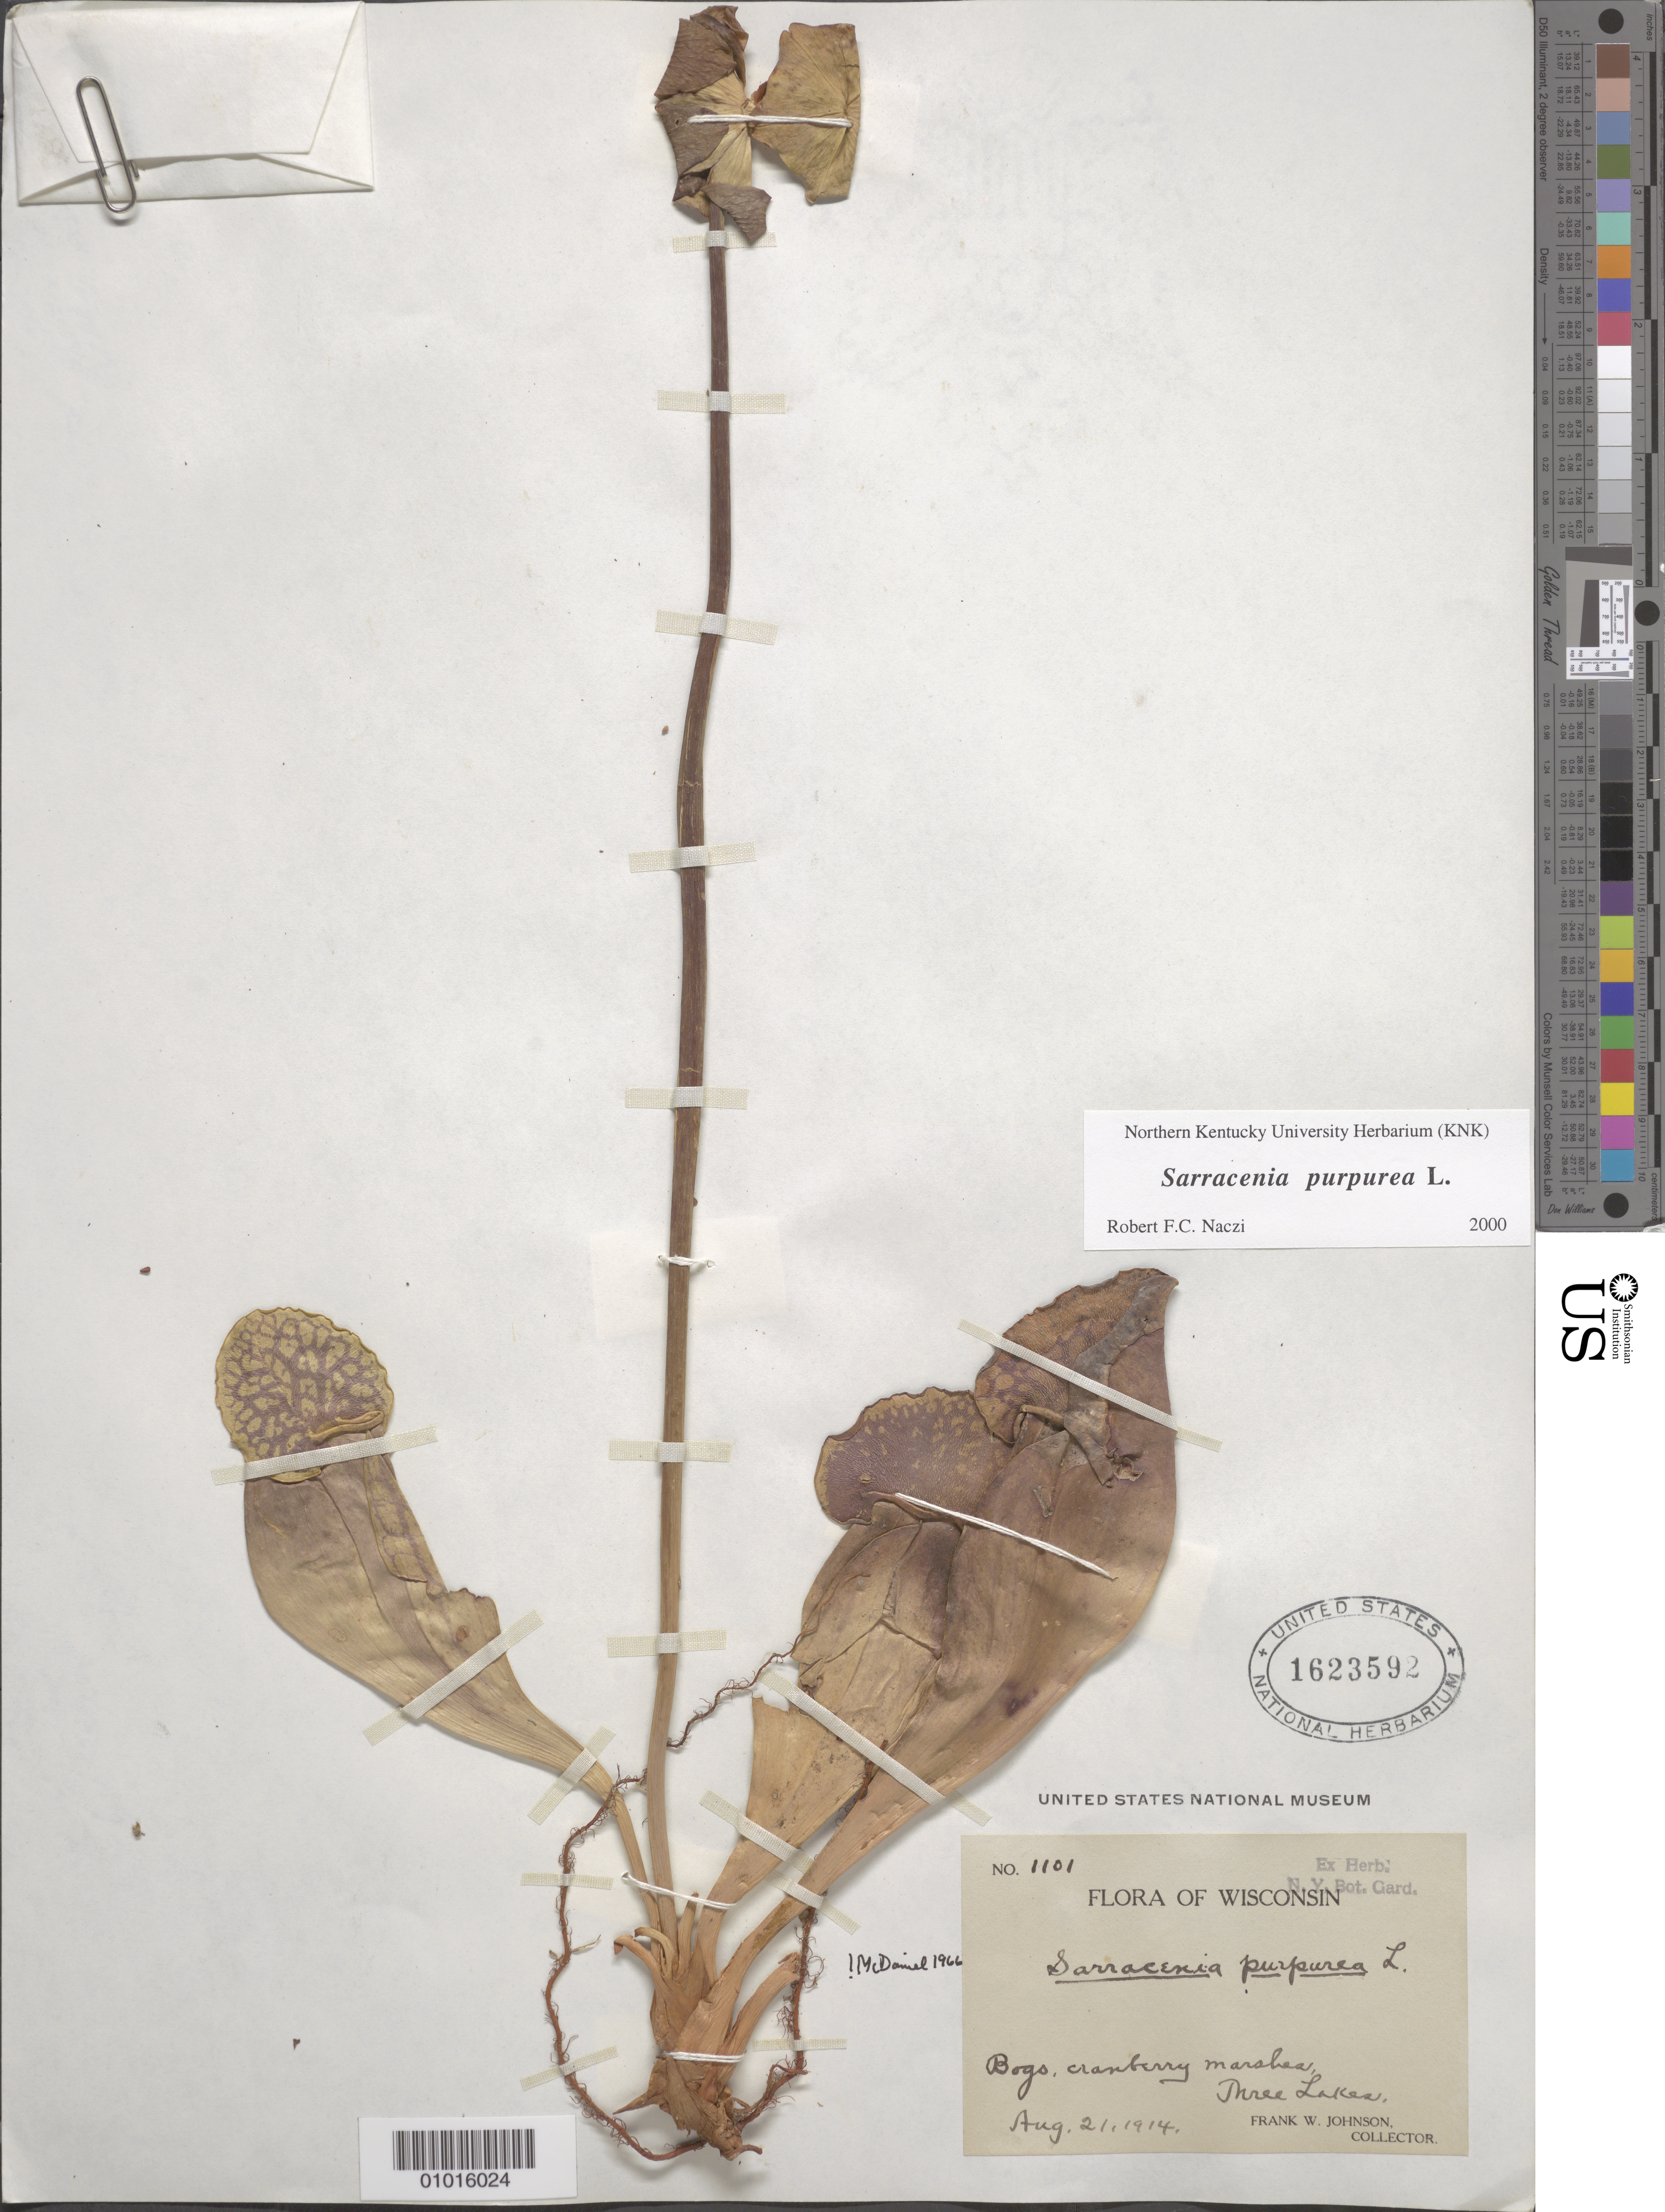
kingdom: Plantae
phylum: Tracheophyta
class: Magnoliopsida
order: Ericales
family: Sarraceniaceae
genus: Sarracenia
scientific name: Sarracenia purpurea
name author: L.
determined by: Naczi, R. F. C.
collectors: F. W. Johnson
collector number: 1101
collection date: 1914-08-21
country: United States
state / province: Wisconsin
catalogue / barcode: US 1623592